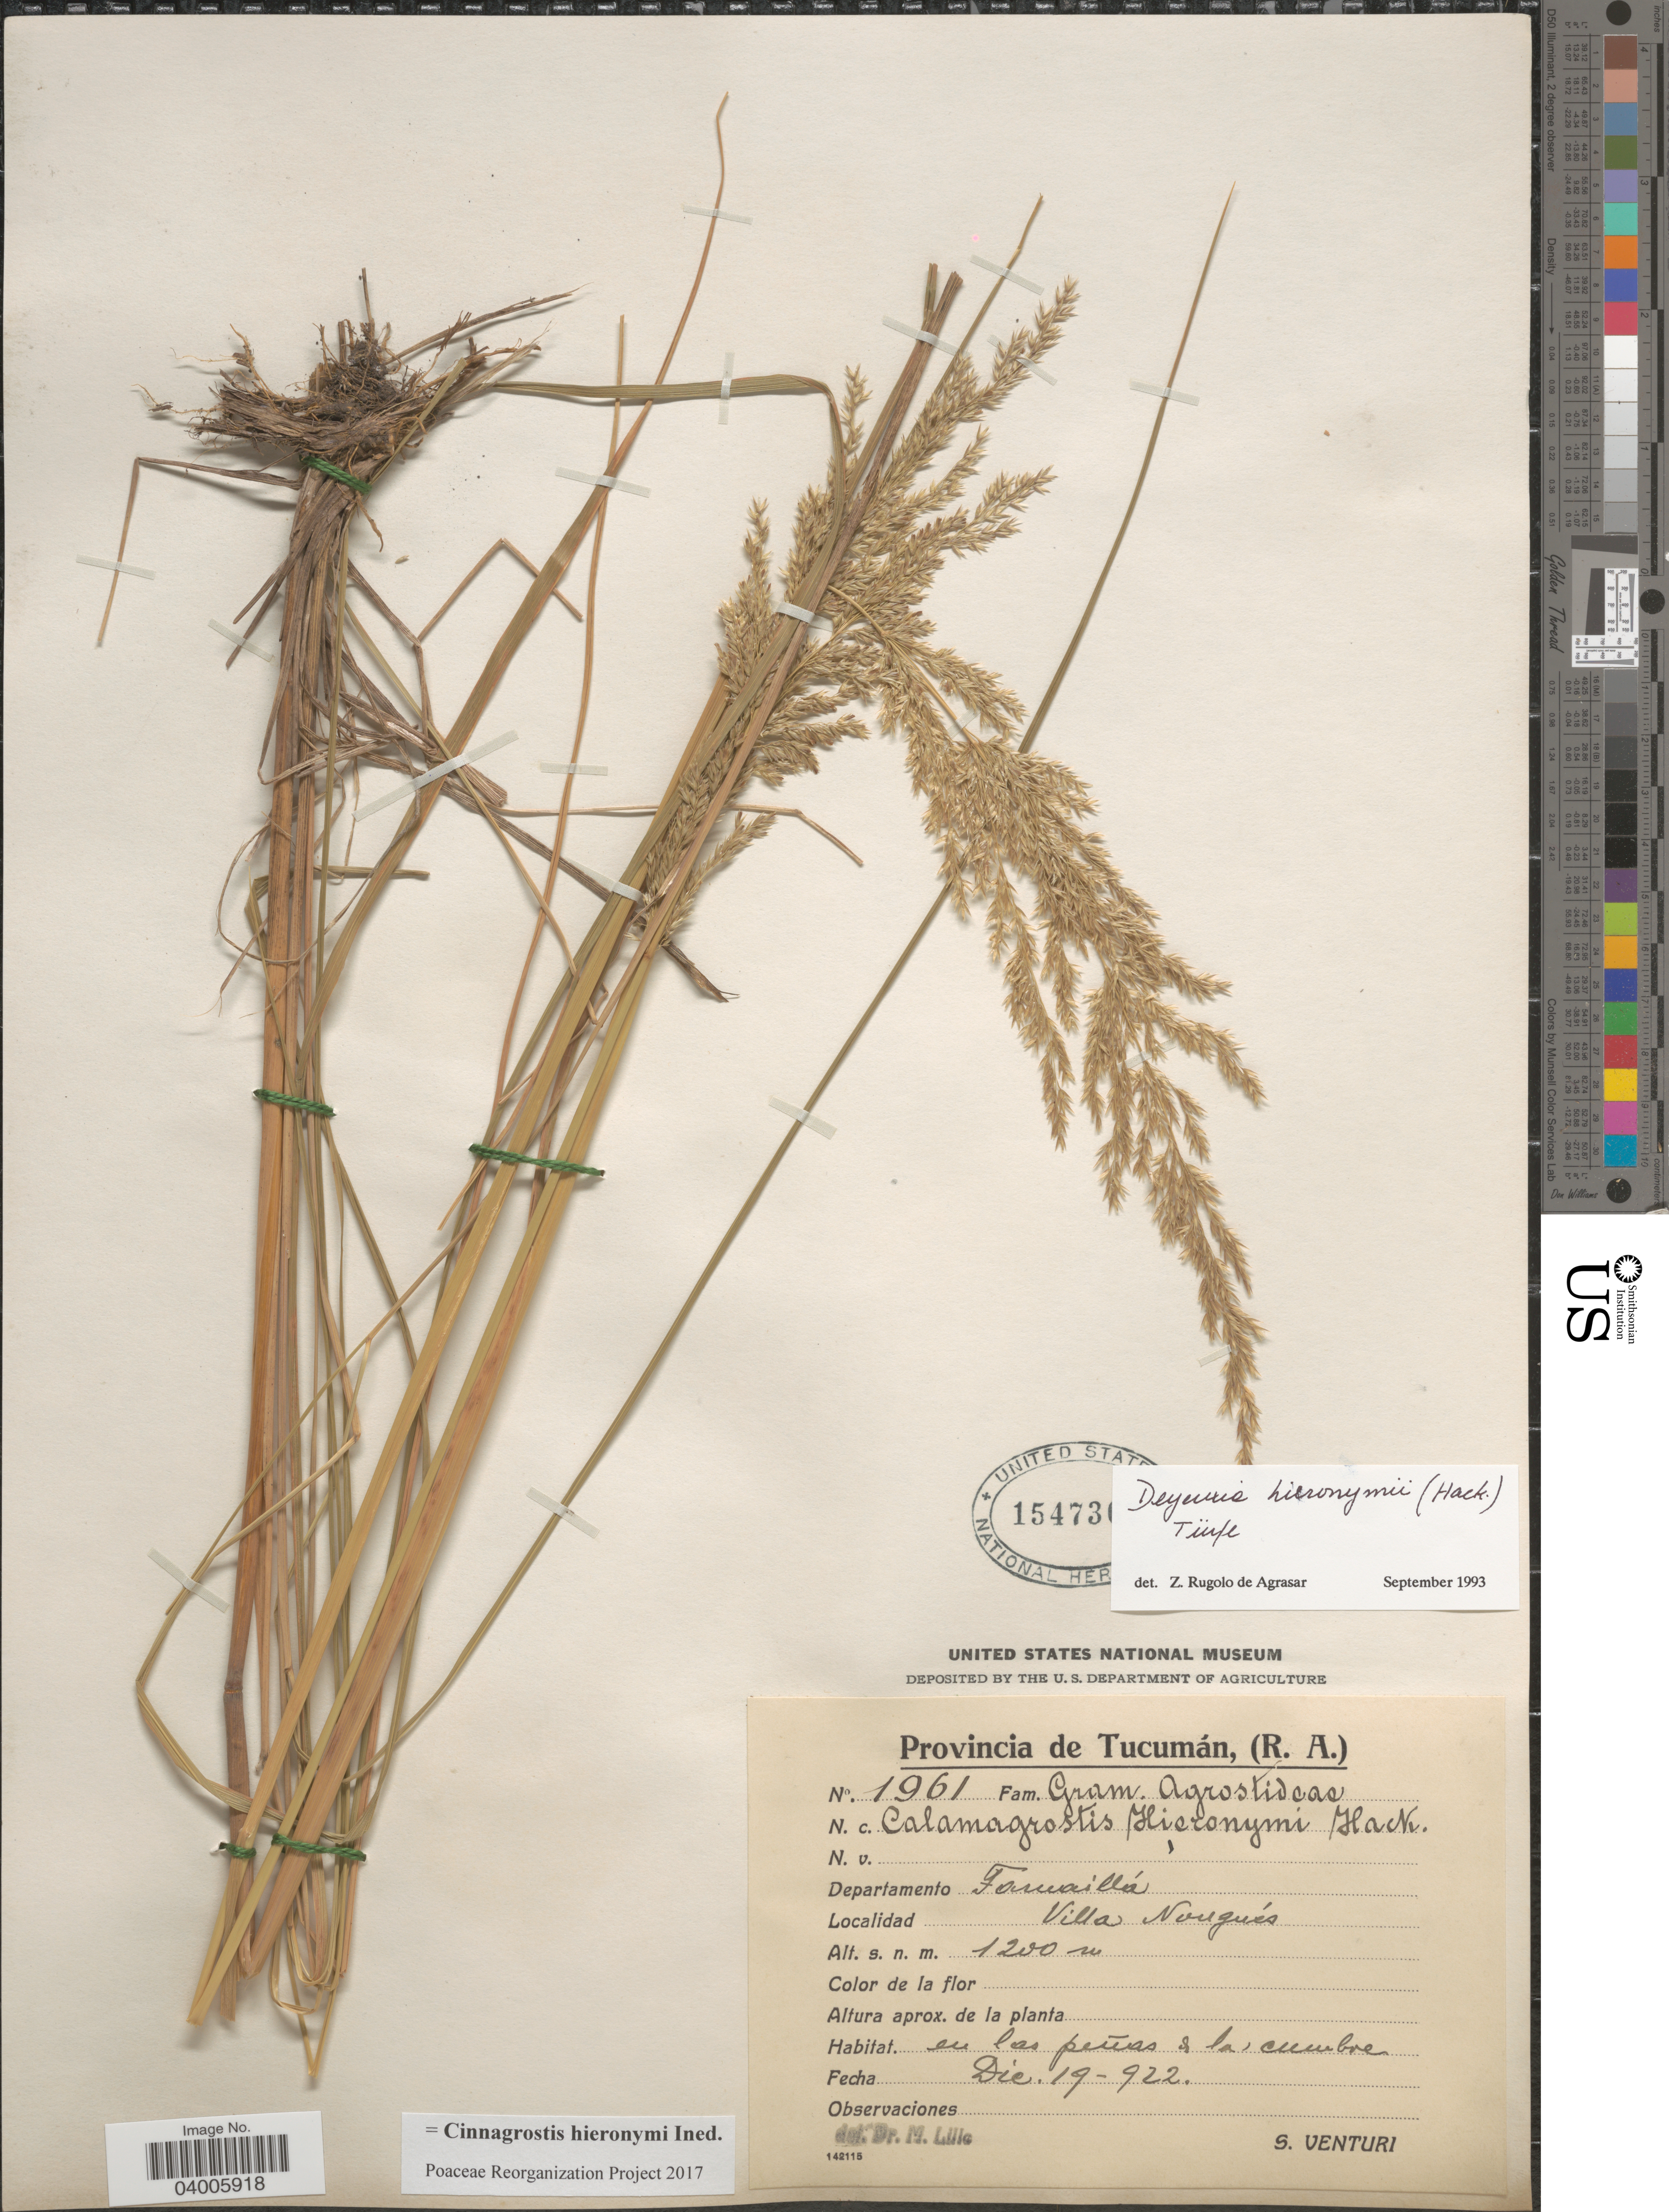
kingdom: Plantae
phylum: Tracheophyta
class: Liliopsida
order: Poales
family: Poaceae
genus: Cinnagrostis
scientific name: Cinnagrostis hieronymi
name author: (Hack.) P.M. Peterson et al.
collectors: S. Venturi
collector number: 1961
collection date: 1922-12-19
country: Argentina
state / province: Tucuman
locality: Departamento Famaíllá. Villa Nougués.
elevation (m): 1200